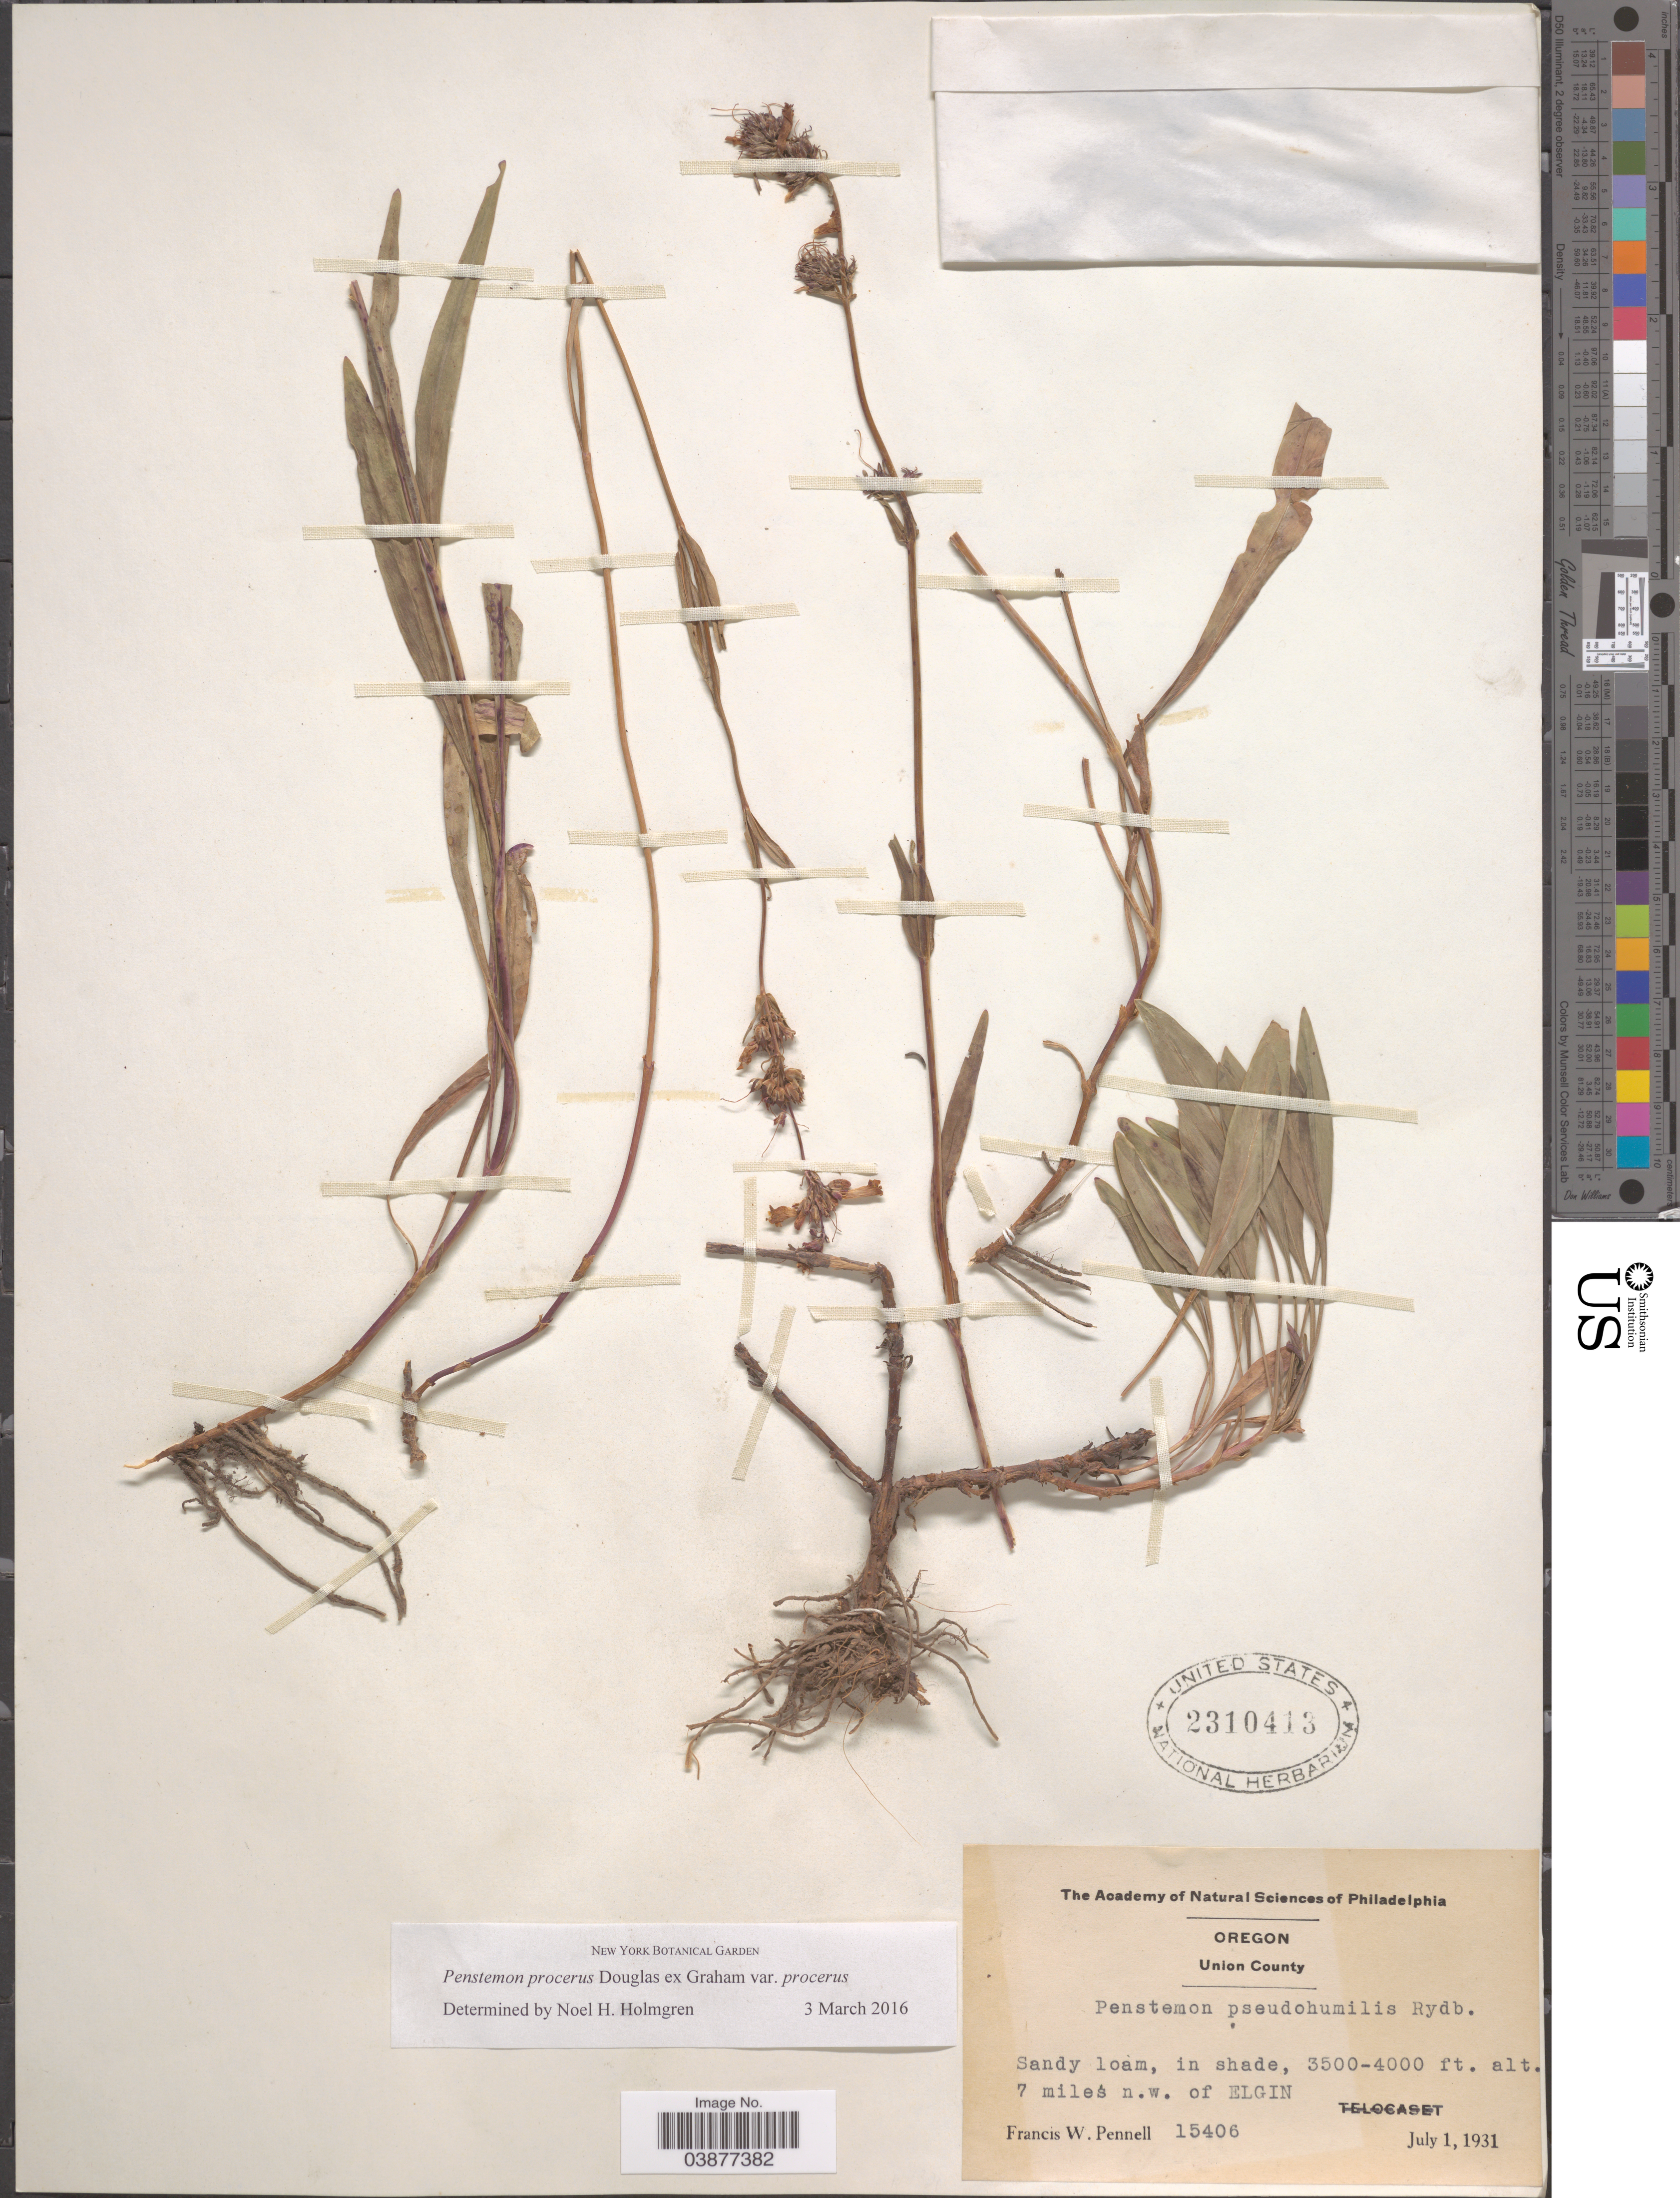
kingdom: Plantae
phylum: Tracheophyta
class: Magnoliopsida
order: Lamiales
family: Plantaginaceae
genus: Penstemon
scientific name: Penstemon procerus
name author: Douglas ex Graham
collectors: F. W. Pennell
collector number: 15406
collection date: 1931-07-01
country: United States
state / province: Oregon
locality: Union County. 7 miles n.w. of Elgin.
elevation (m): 1067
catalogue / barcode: US 2310413